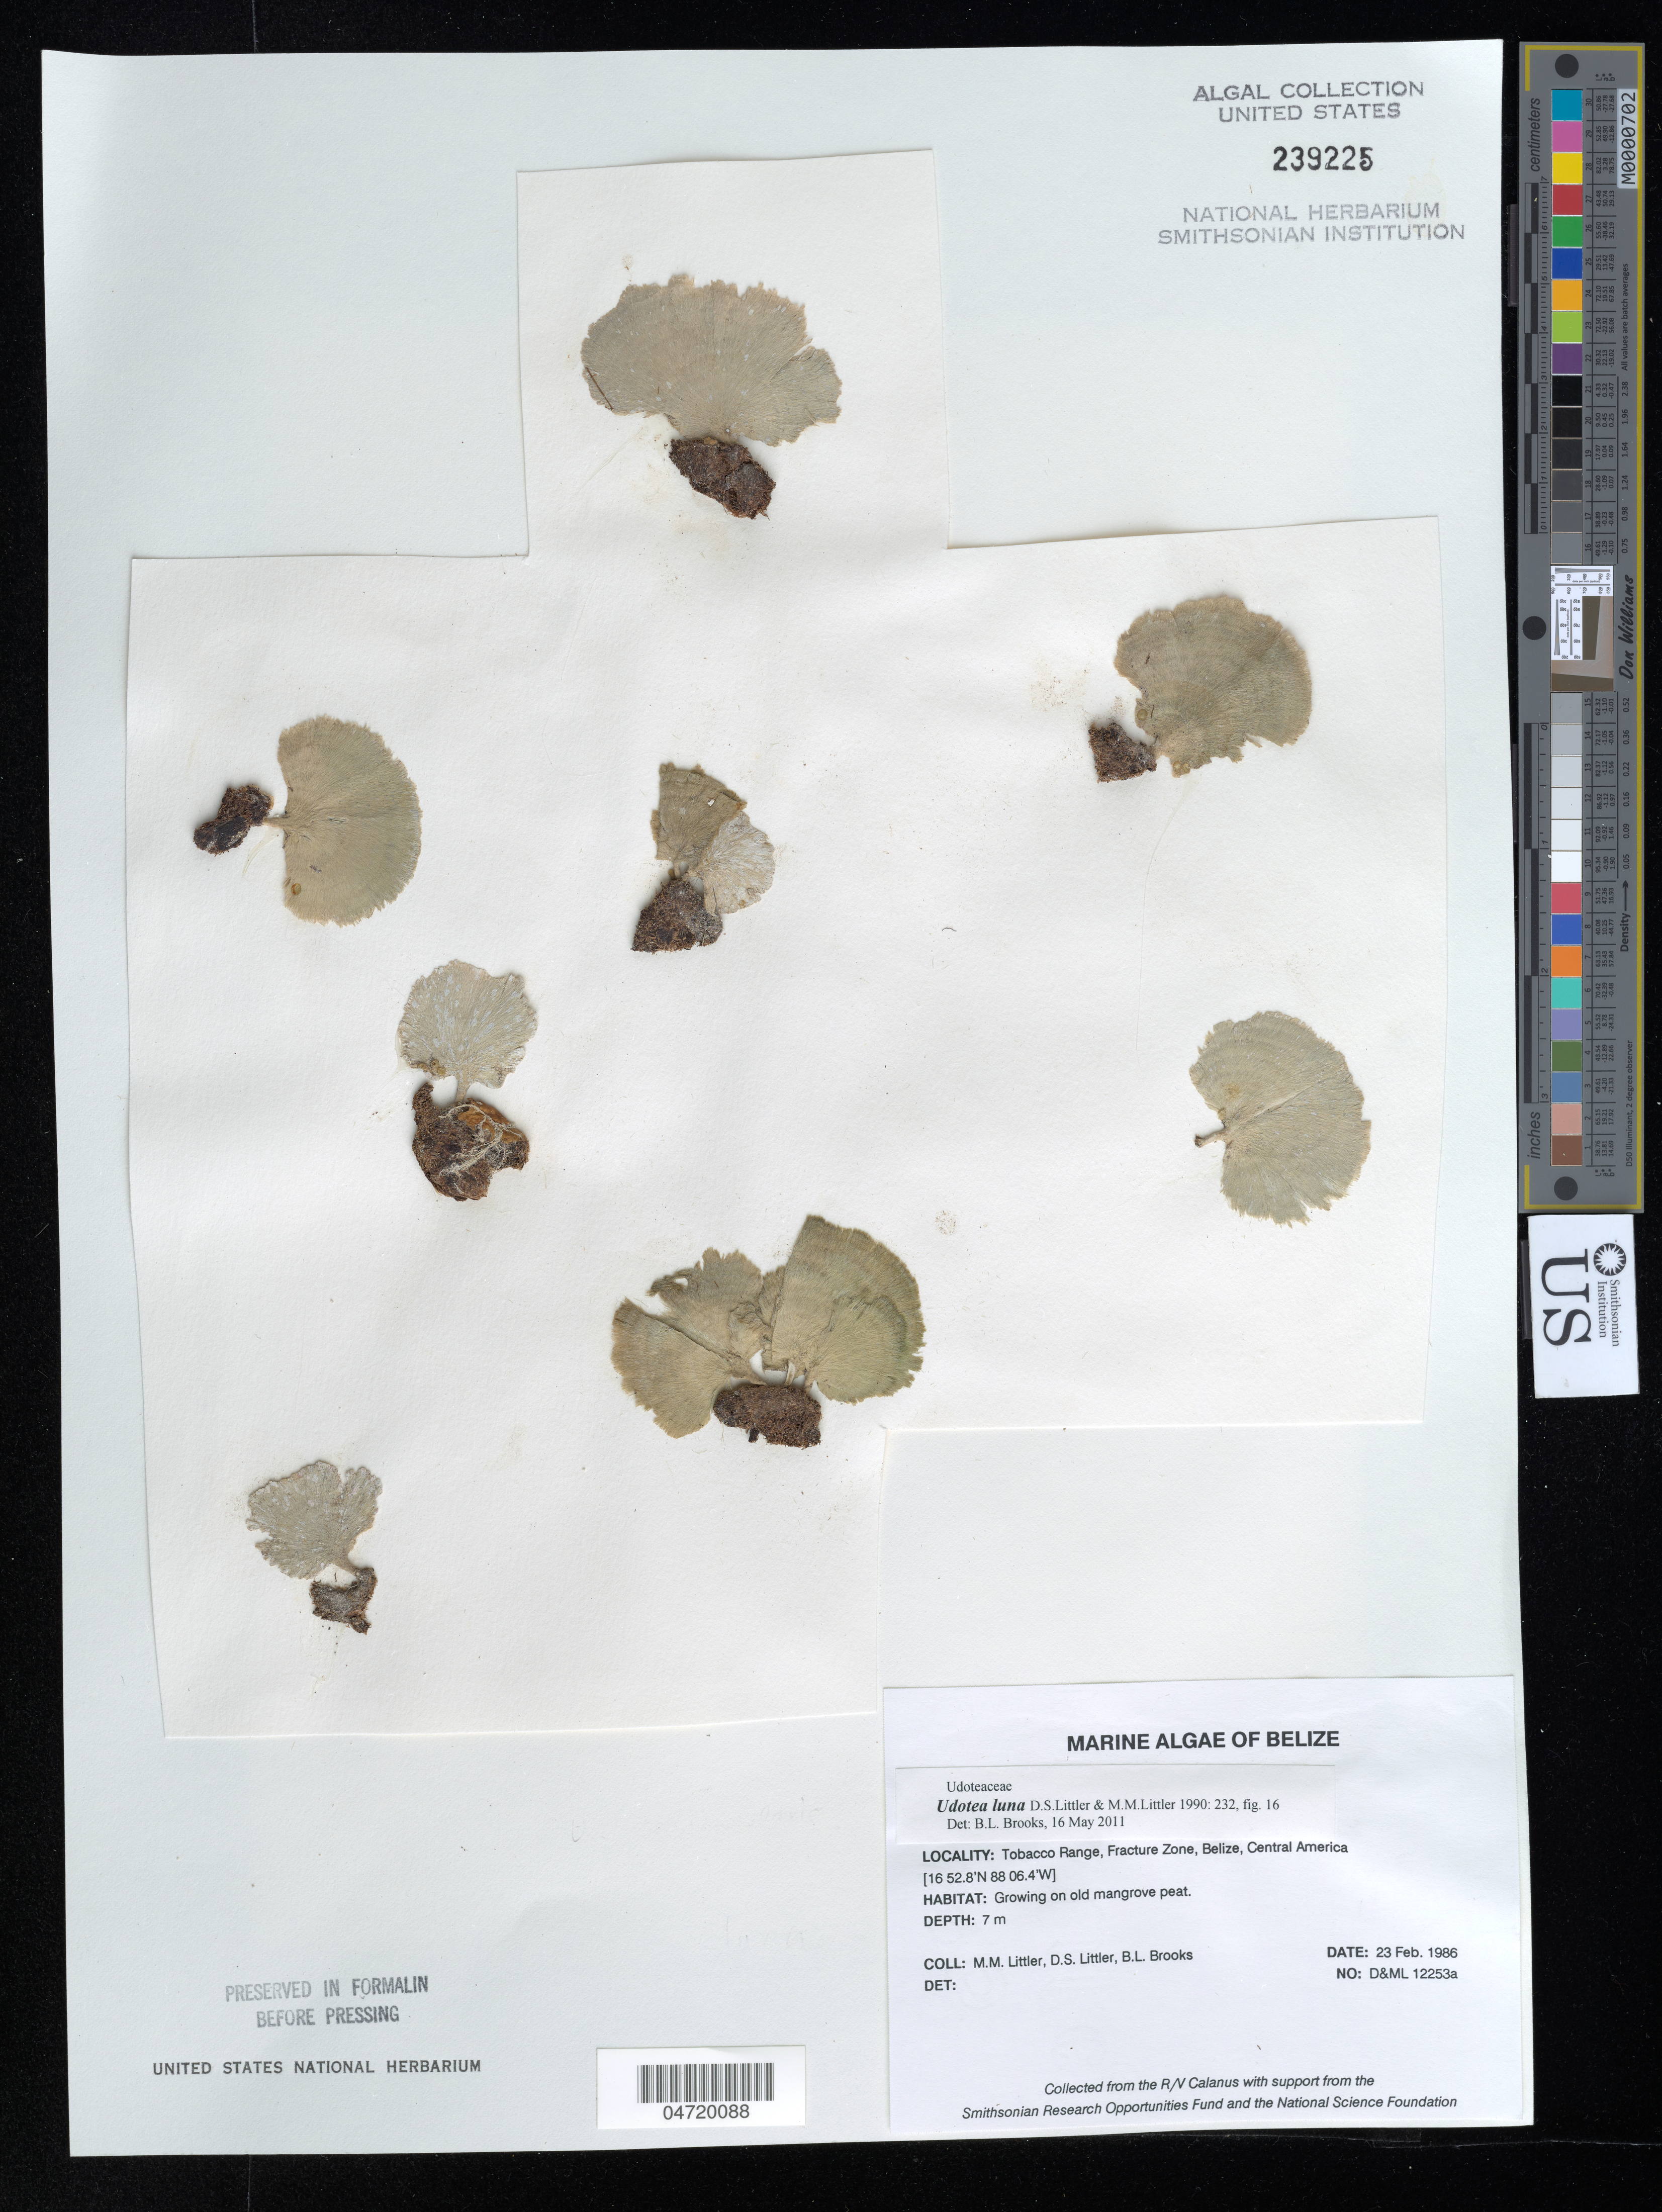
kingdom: Plantae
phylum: Chlorophyta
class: Ulvophyceae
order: Bryopsidales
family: Udoteaceae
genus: Udotea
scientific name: Udotea luna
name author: D.S. Littler & Littler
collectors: M. M. Littler, D. S. Littler & B. Brooks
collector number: D&ML12253a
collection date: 1986-02-23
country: Belize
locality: Tobacco Range, Fracture Zone.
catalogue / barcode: US 239225